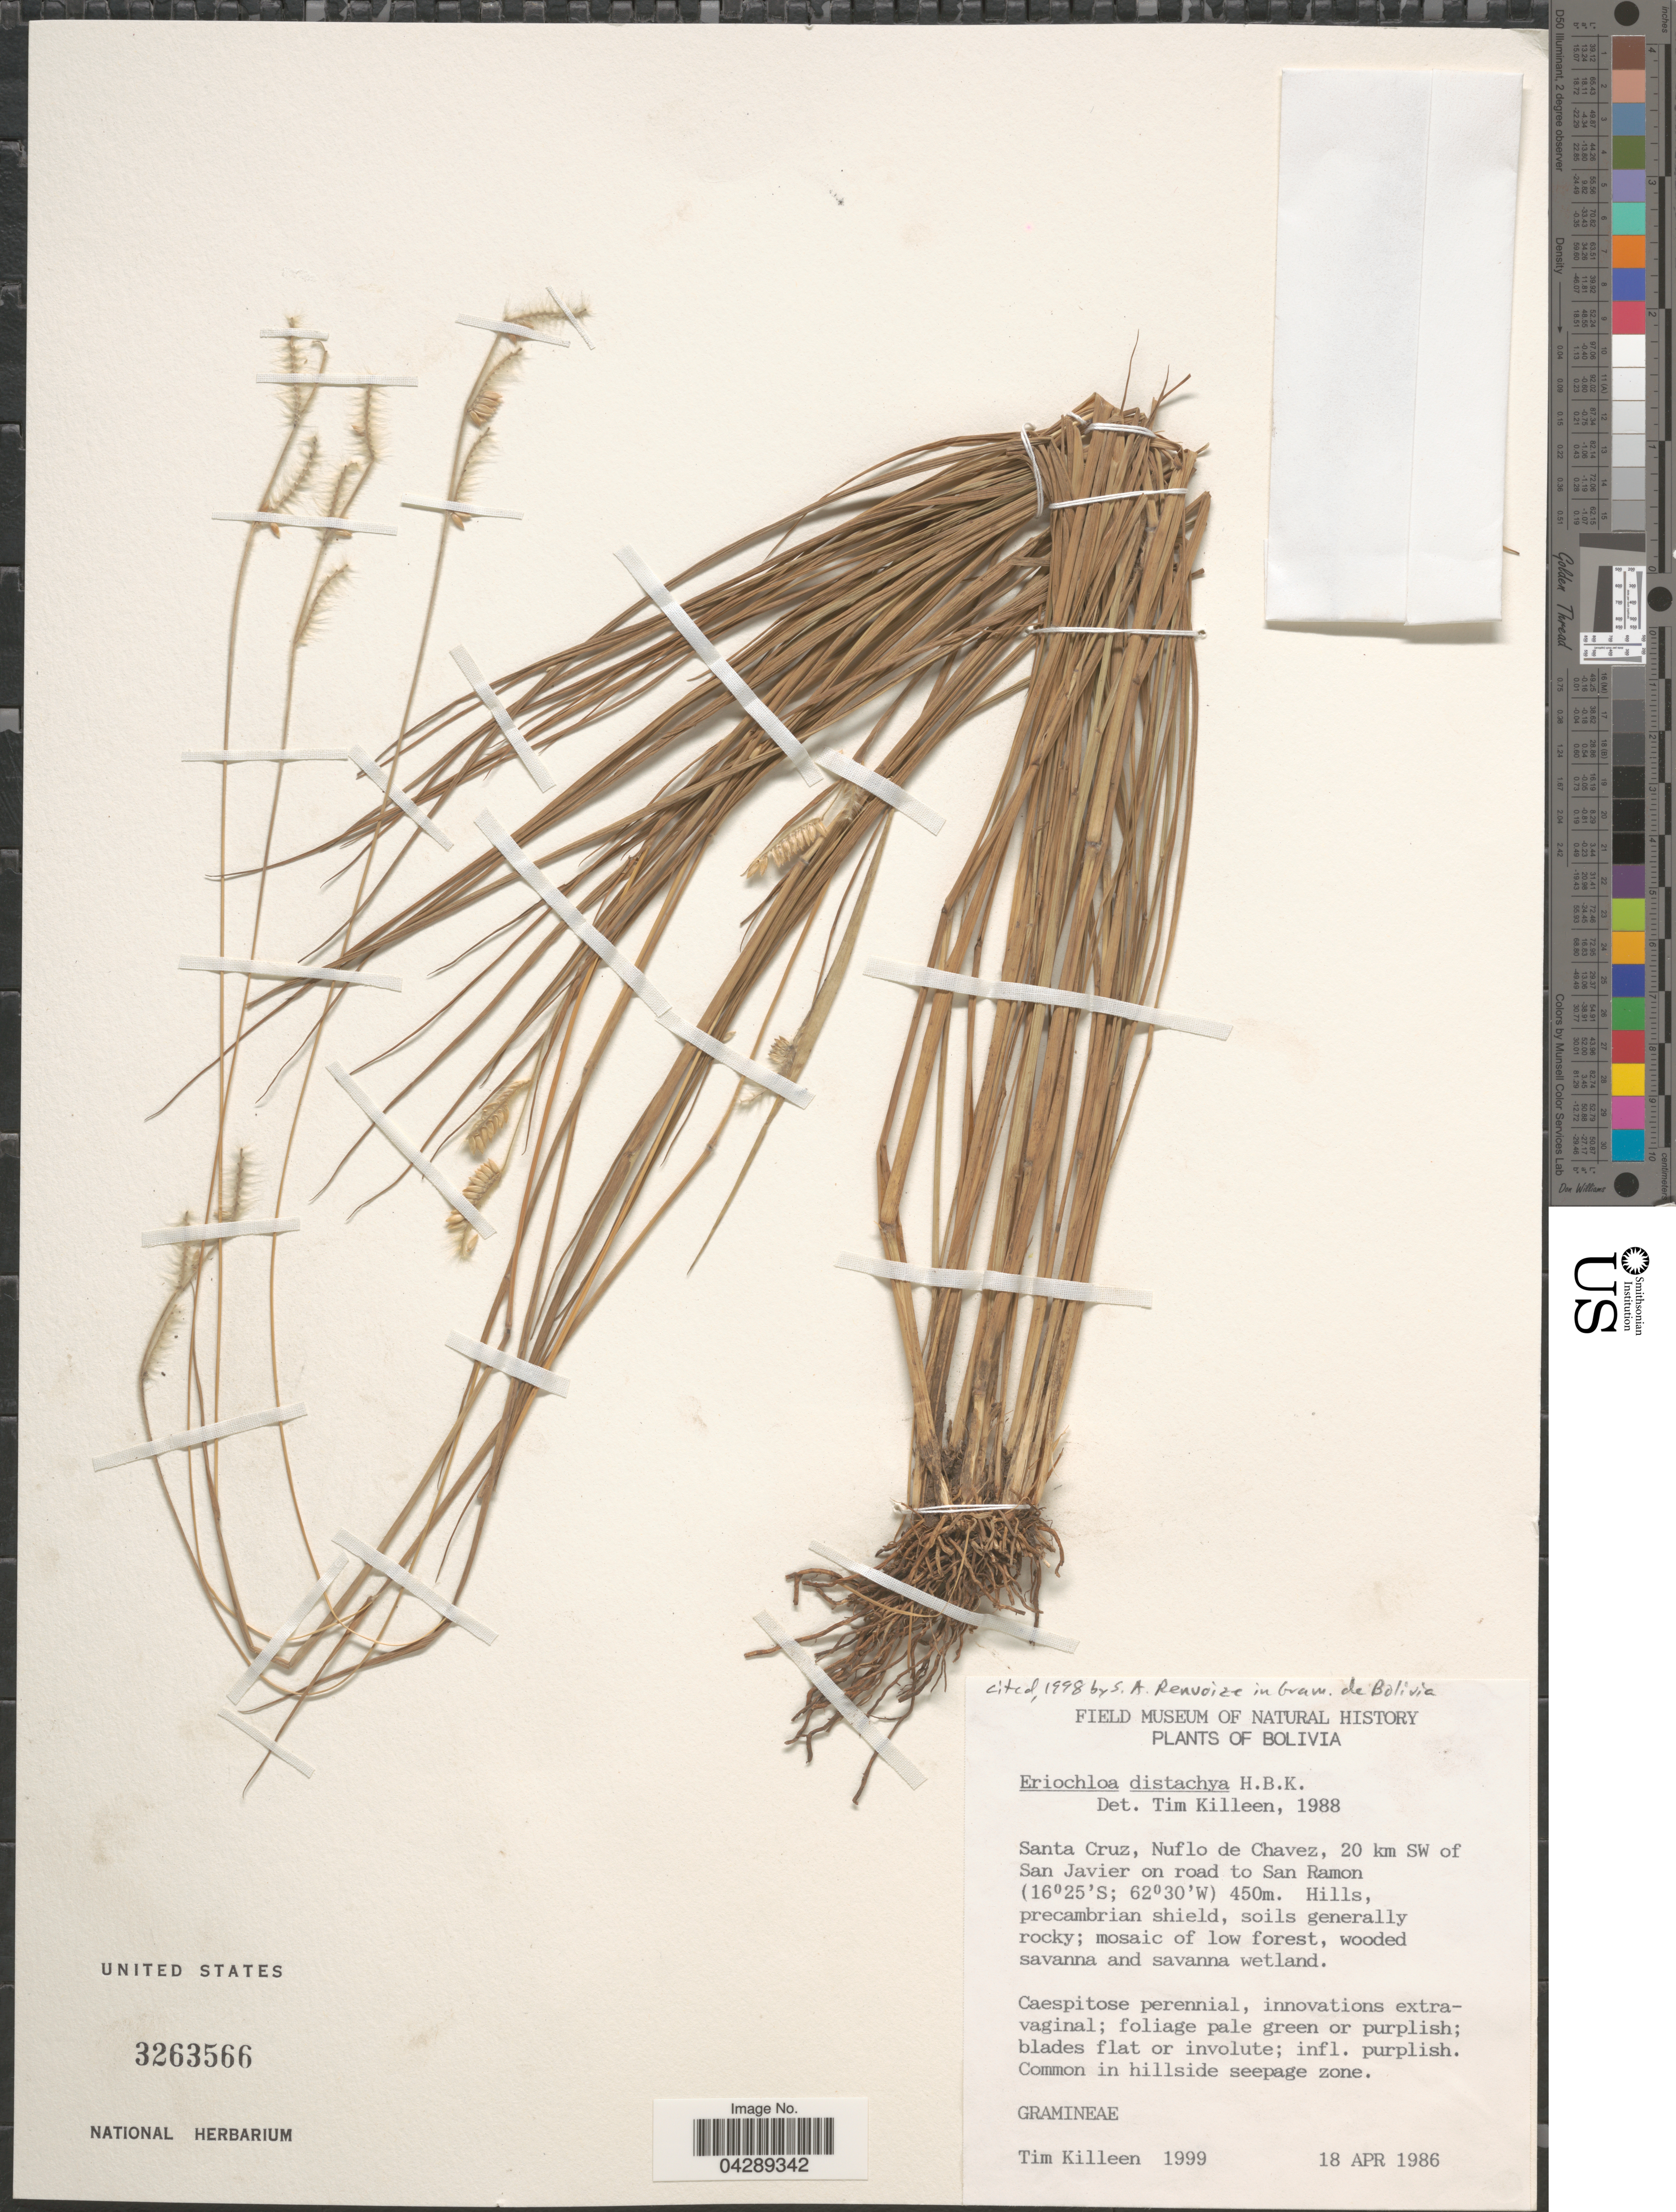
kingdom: Plantae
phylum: Tracheophyta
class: Liliopsida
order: Poales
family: Poaceae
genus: Eriochloa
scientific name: Eriochloa distachya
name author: Kunth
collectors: T. J. Killeen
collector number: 1999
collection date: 1986-04-18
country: Bolivia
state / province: Santa Cruz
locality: Nuflo de Chavez, 20 km SW of San Javier on road to San Ramon.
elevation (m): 450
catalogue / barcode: US 3263566